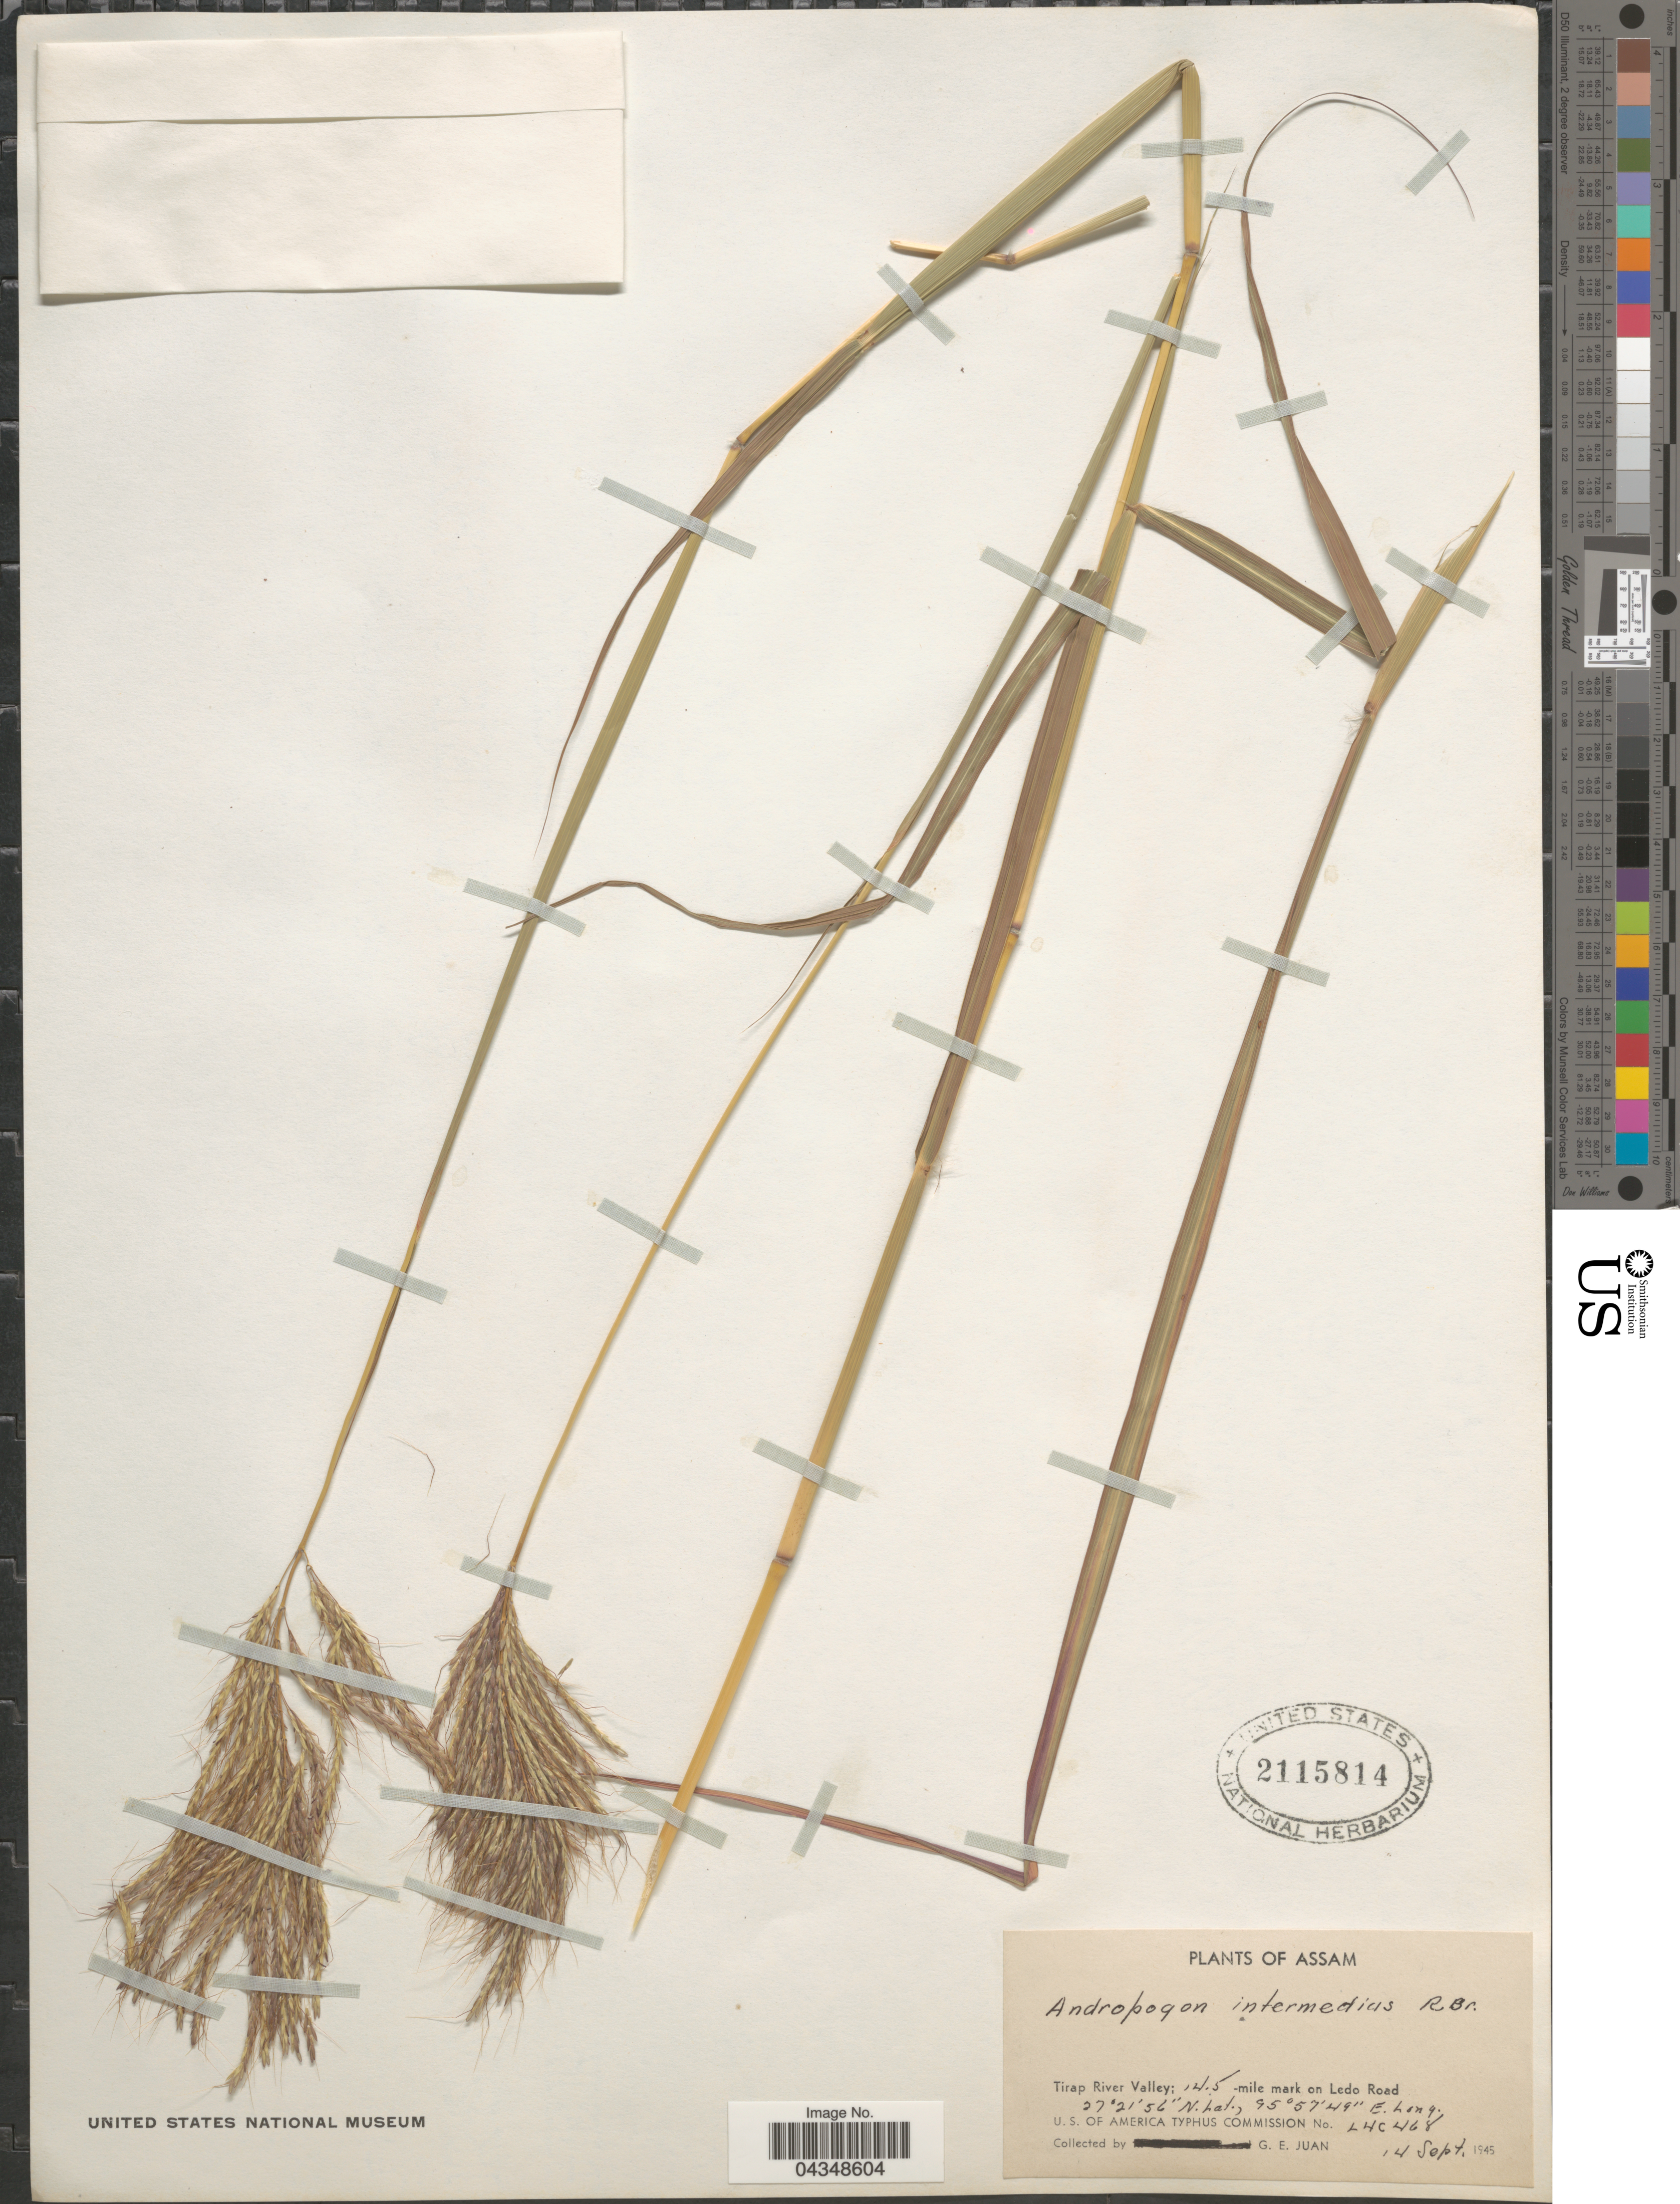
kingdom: Plantae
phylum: Tracheophyta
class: Liliopsida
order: Poales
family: Poaceae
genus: Bothriochloa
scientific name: Bothriochloa bladhii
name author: (Retz.) S.T. Blake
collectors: G. Juan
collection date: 1945-09-14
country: India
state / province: Assam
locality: Tirap River Valley; 14.5 -mile mark on Ledo Road. U.S. of America Typhus Commission No. L4C468.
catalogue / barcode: US 2115814